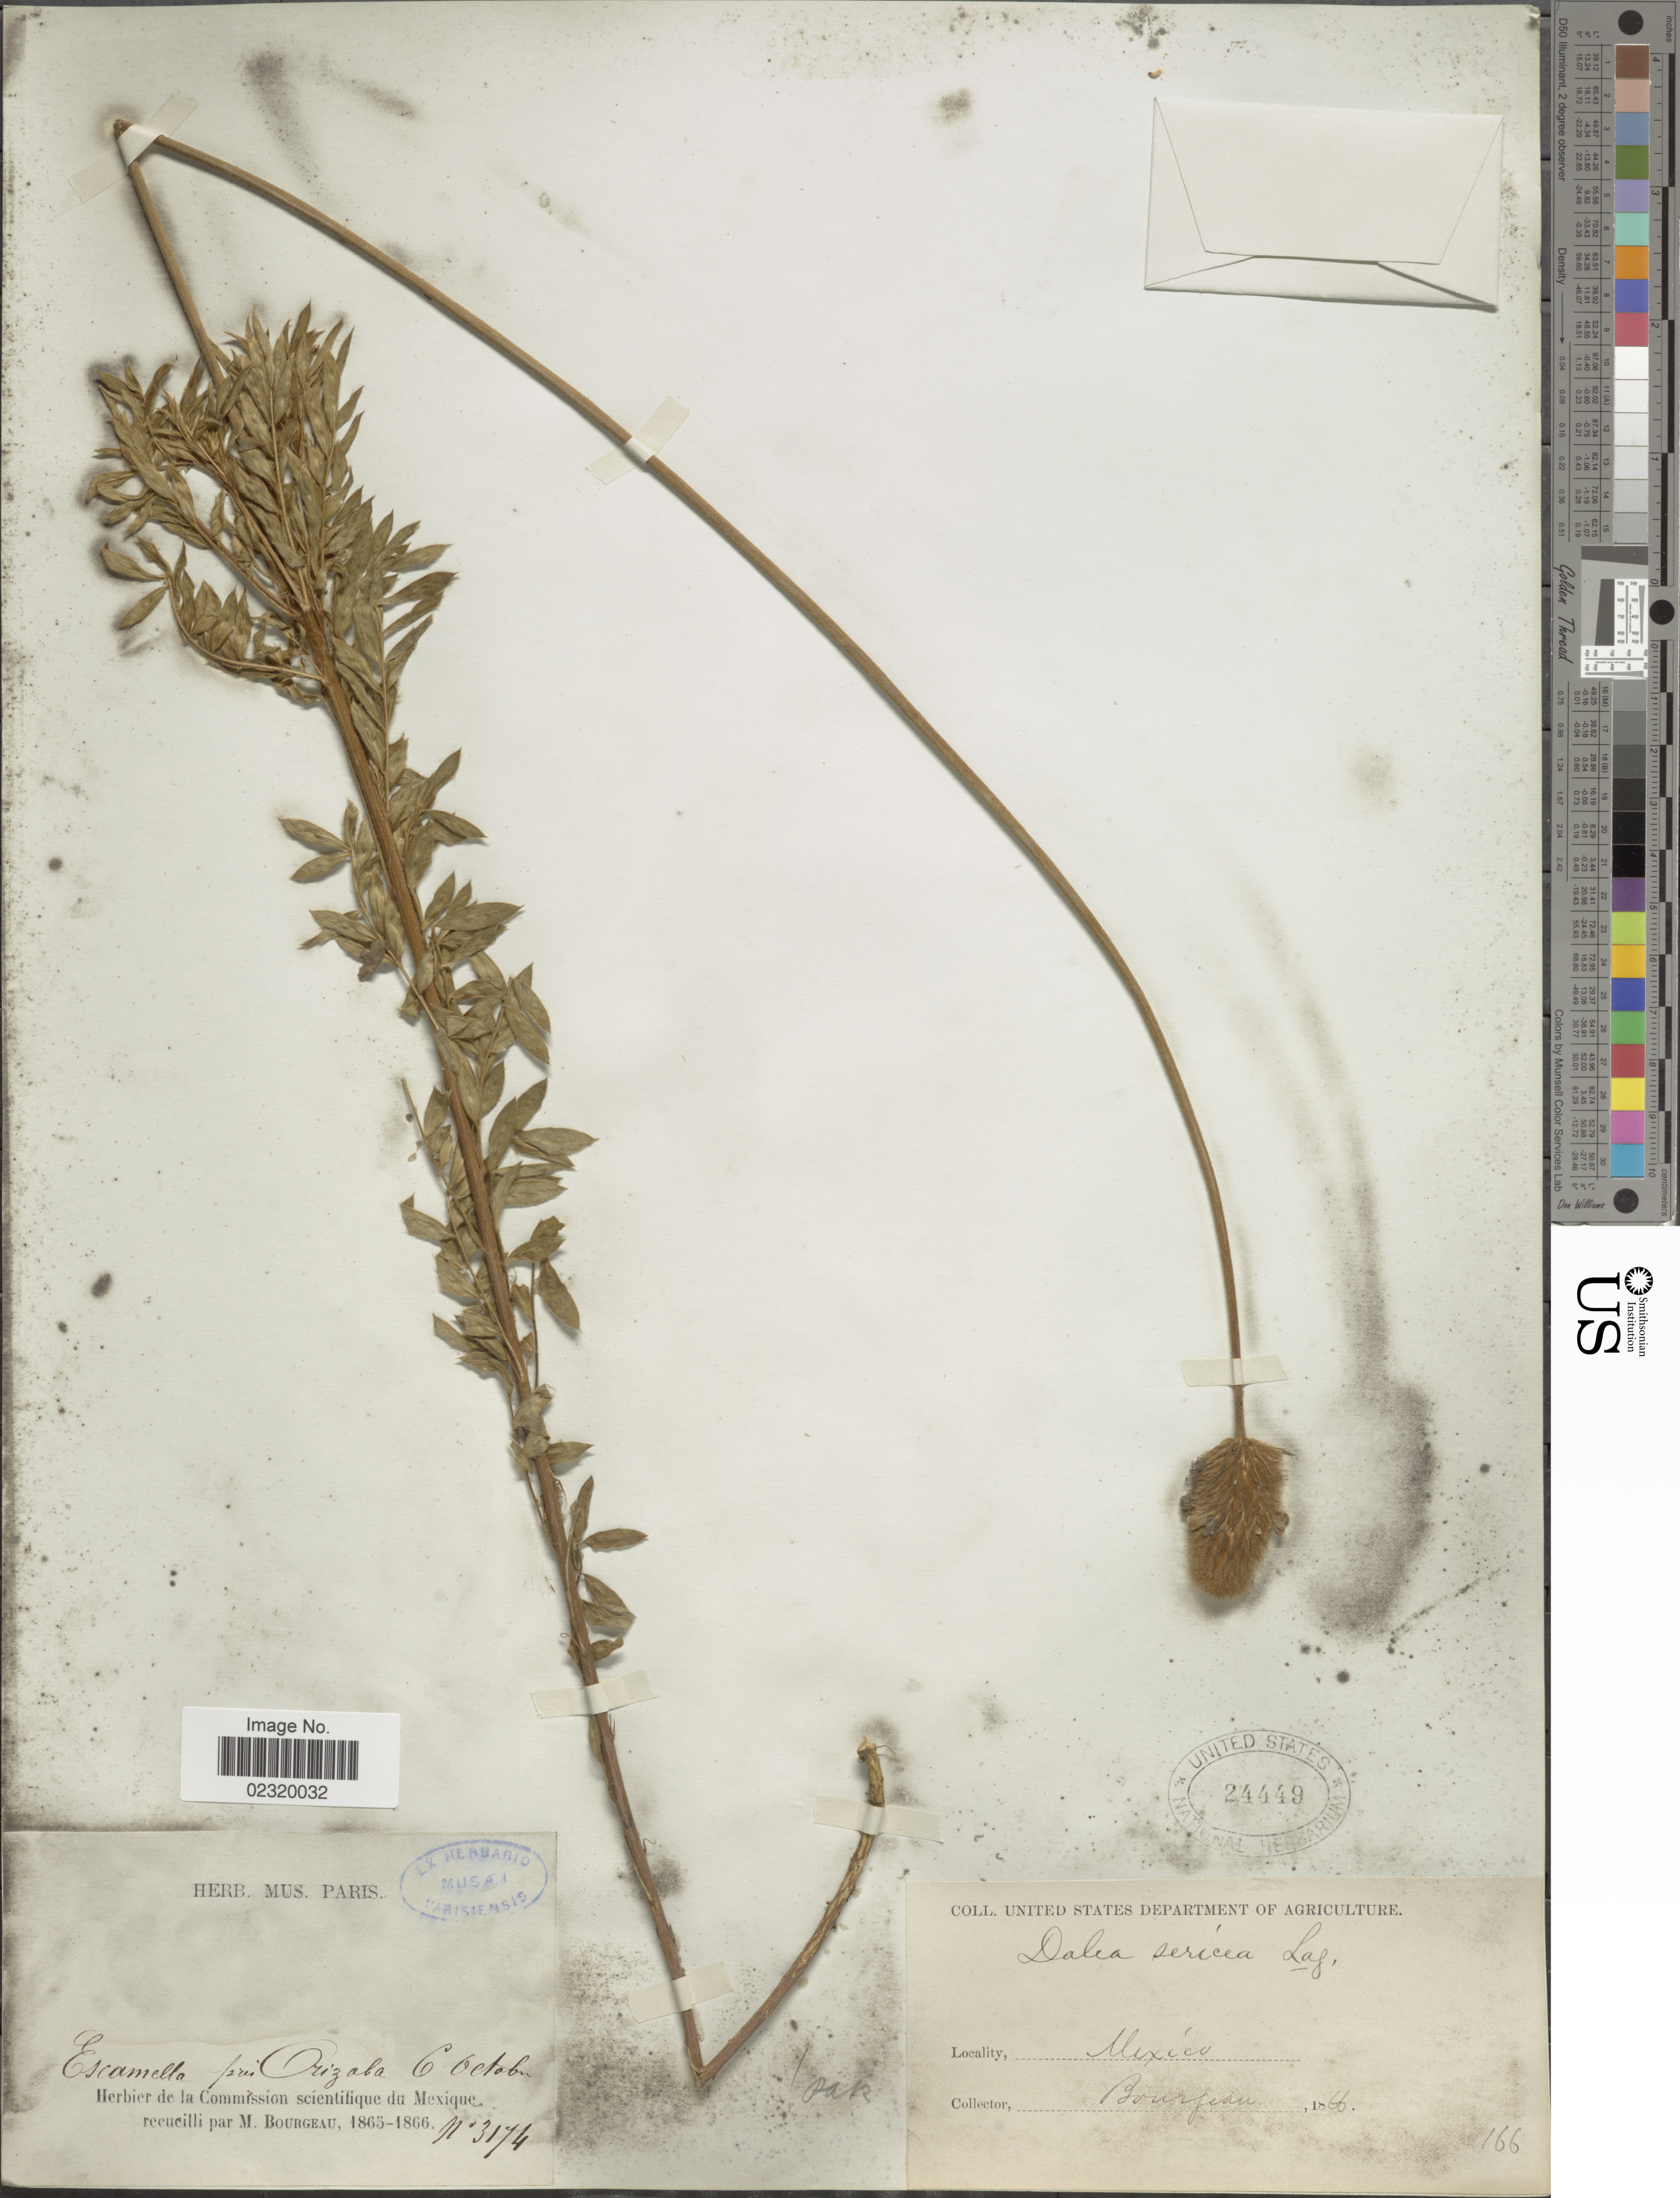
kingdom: Plantae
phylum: Tracheophyta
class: Magnoliopsida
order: Fabales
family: Fabaceae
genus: Dalea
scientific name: Dalea sericea var. sericea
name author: Lag.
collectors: M. Bourgeau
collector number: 3174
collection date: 1866-10-06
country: Mexico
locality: Escamella pres Orizaba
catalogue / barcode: US 24449